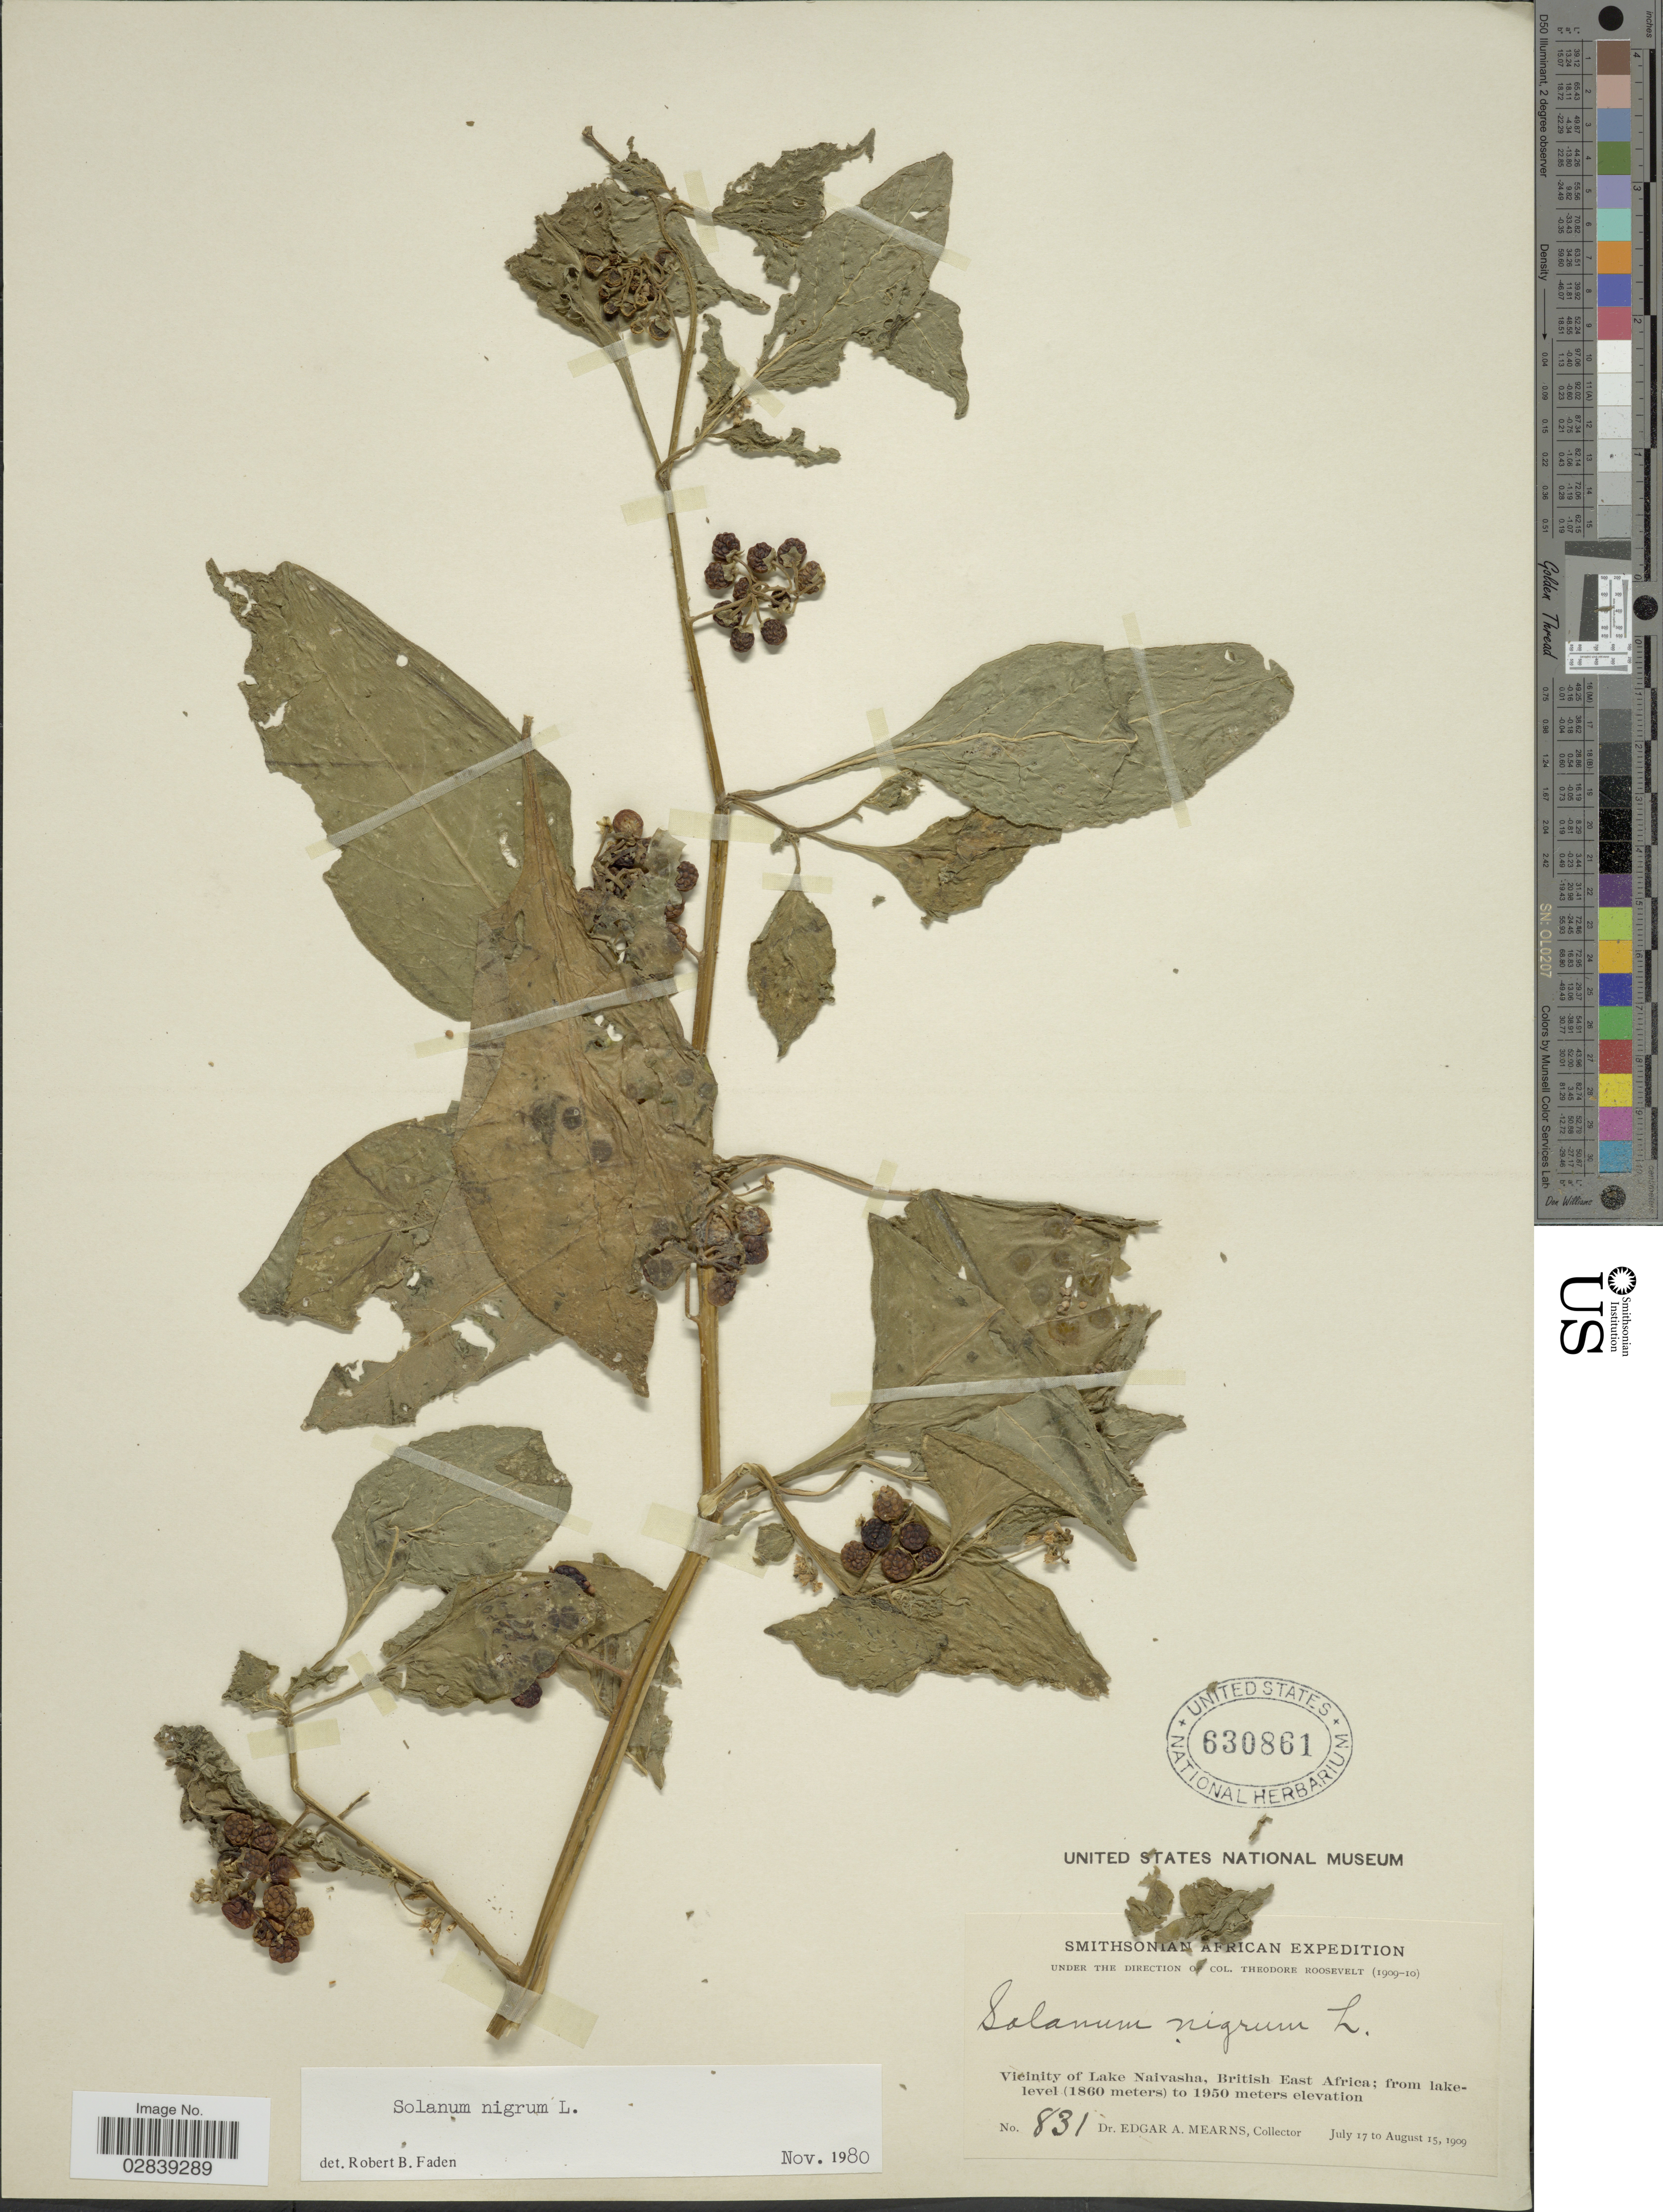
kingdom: Plantae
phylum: Tracheophyta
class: Magnoliopsida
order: Solanales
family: Solanaceae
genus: Solanum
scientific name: Solanum nigrum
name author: L.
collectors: E. A. Mearns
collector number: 831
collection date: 1909-07-17/1909-08-15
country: Kenya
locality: Vicinity of Lake Naivasha, British East Africa.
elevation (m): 1860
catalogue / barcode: US 630861